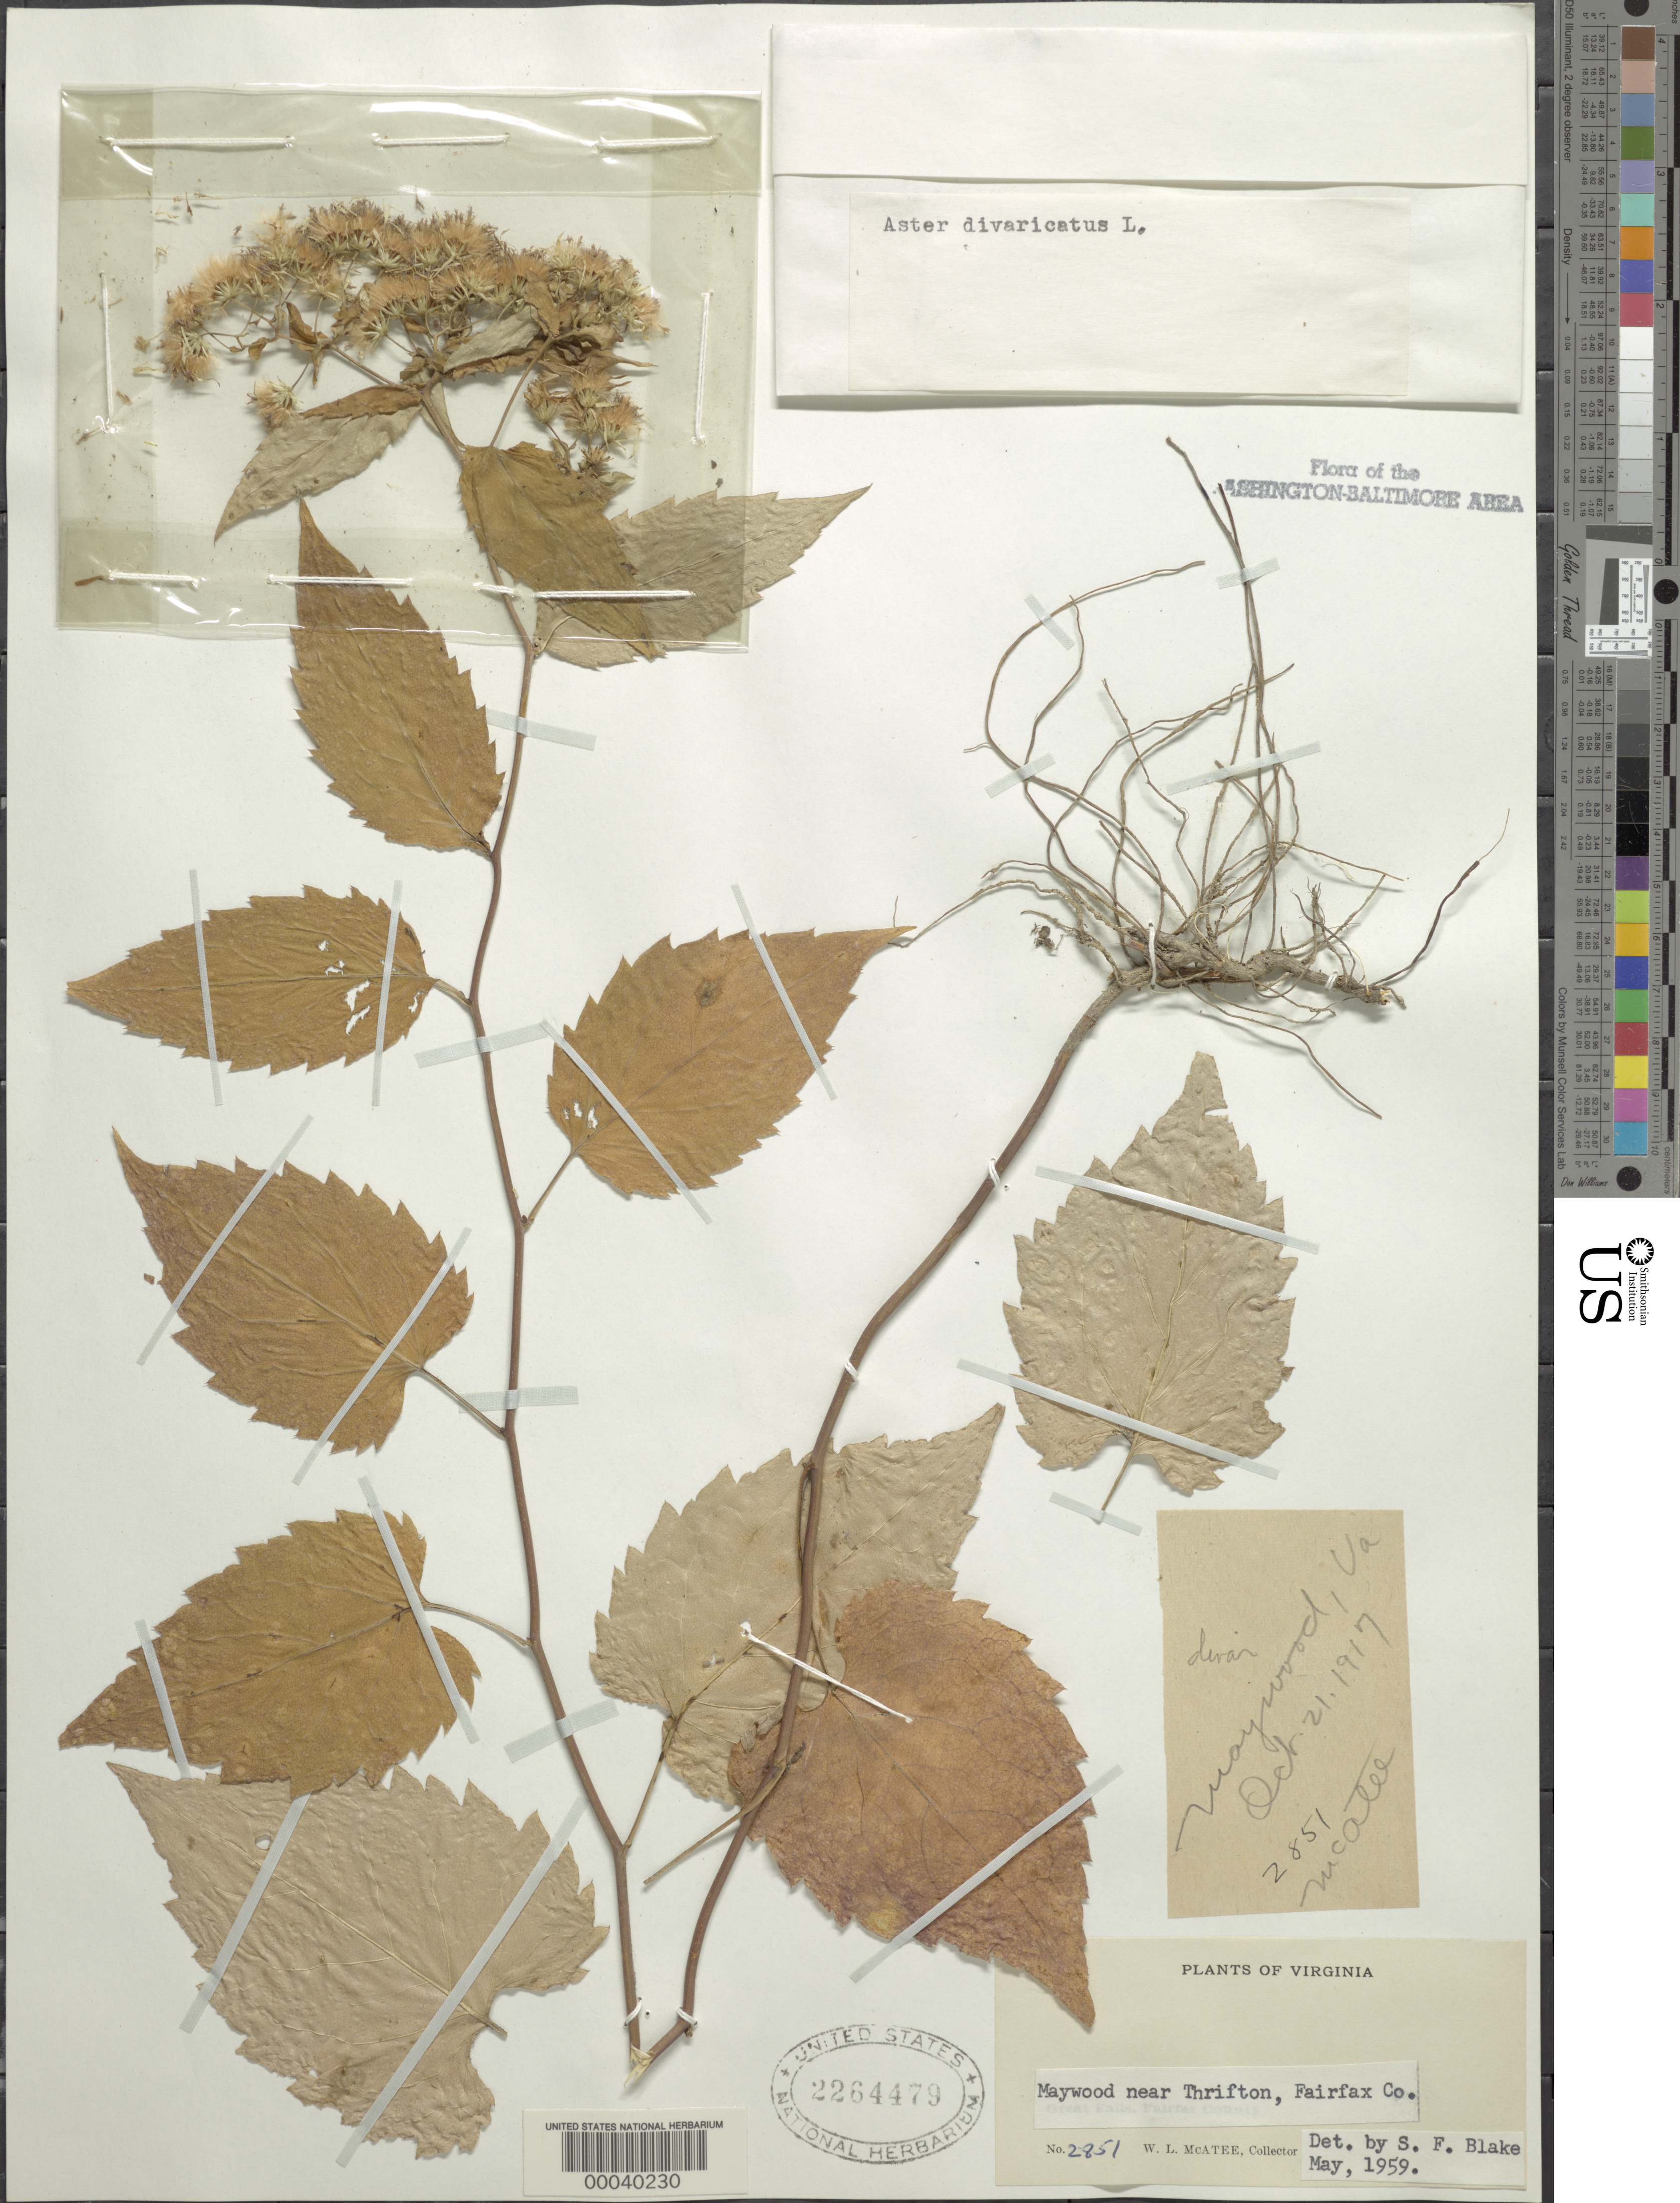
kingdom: Plantae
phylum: Tracheophyta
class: Magnoliopsida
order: Asterales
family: Asteraceae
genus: Eurybia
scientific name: Eurybia divaricata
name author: (L.) G.L. Nesom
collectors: W. McAtee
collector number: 2851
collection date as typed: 21 Oct 1917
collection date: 1917-10-21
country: United States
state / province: Virginia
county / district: Fairfax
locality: Maywood near Thrifton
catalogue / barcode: US 2264479